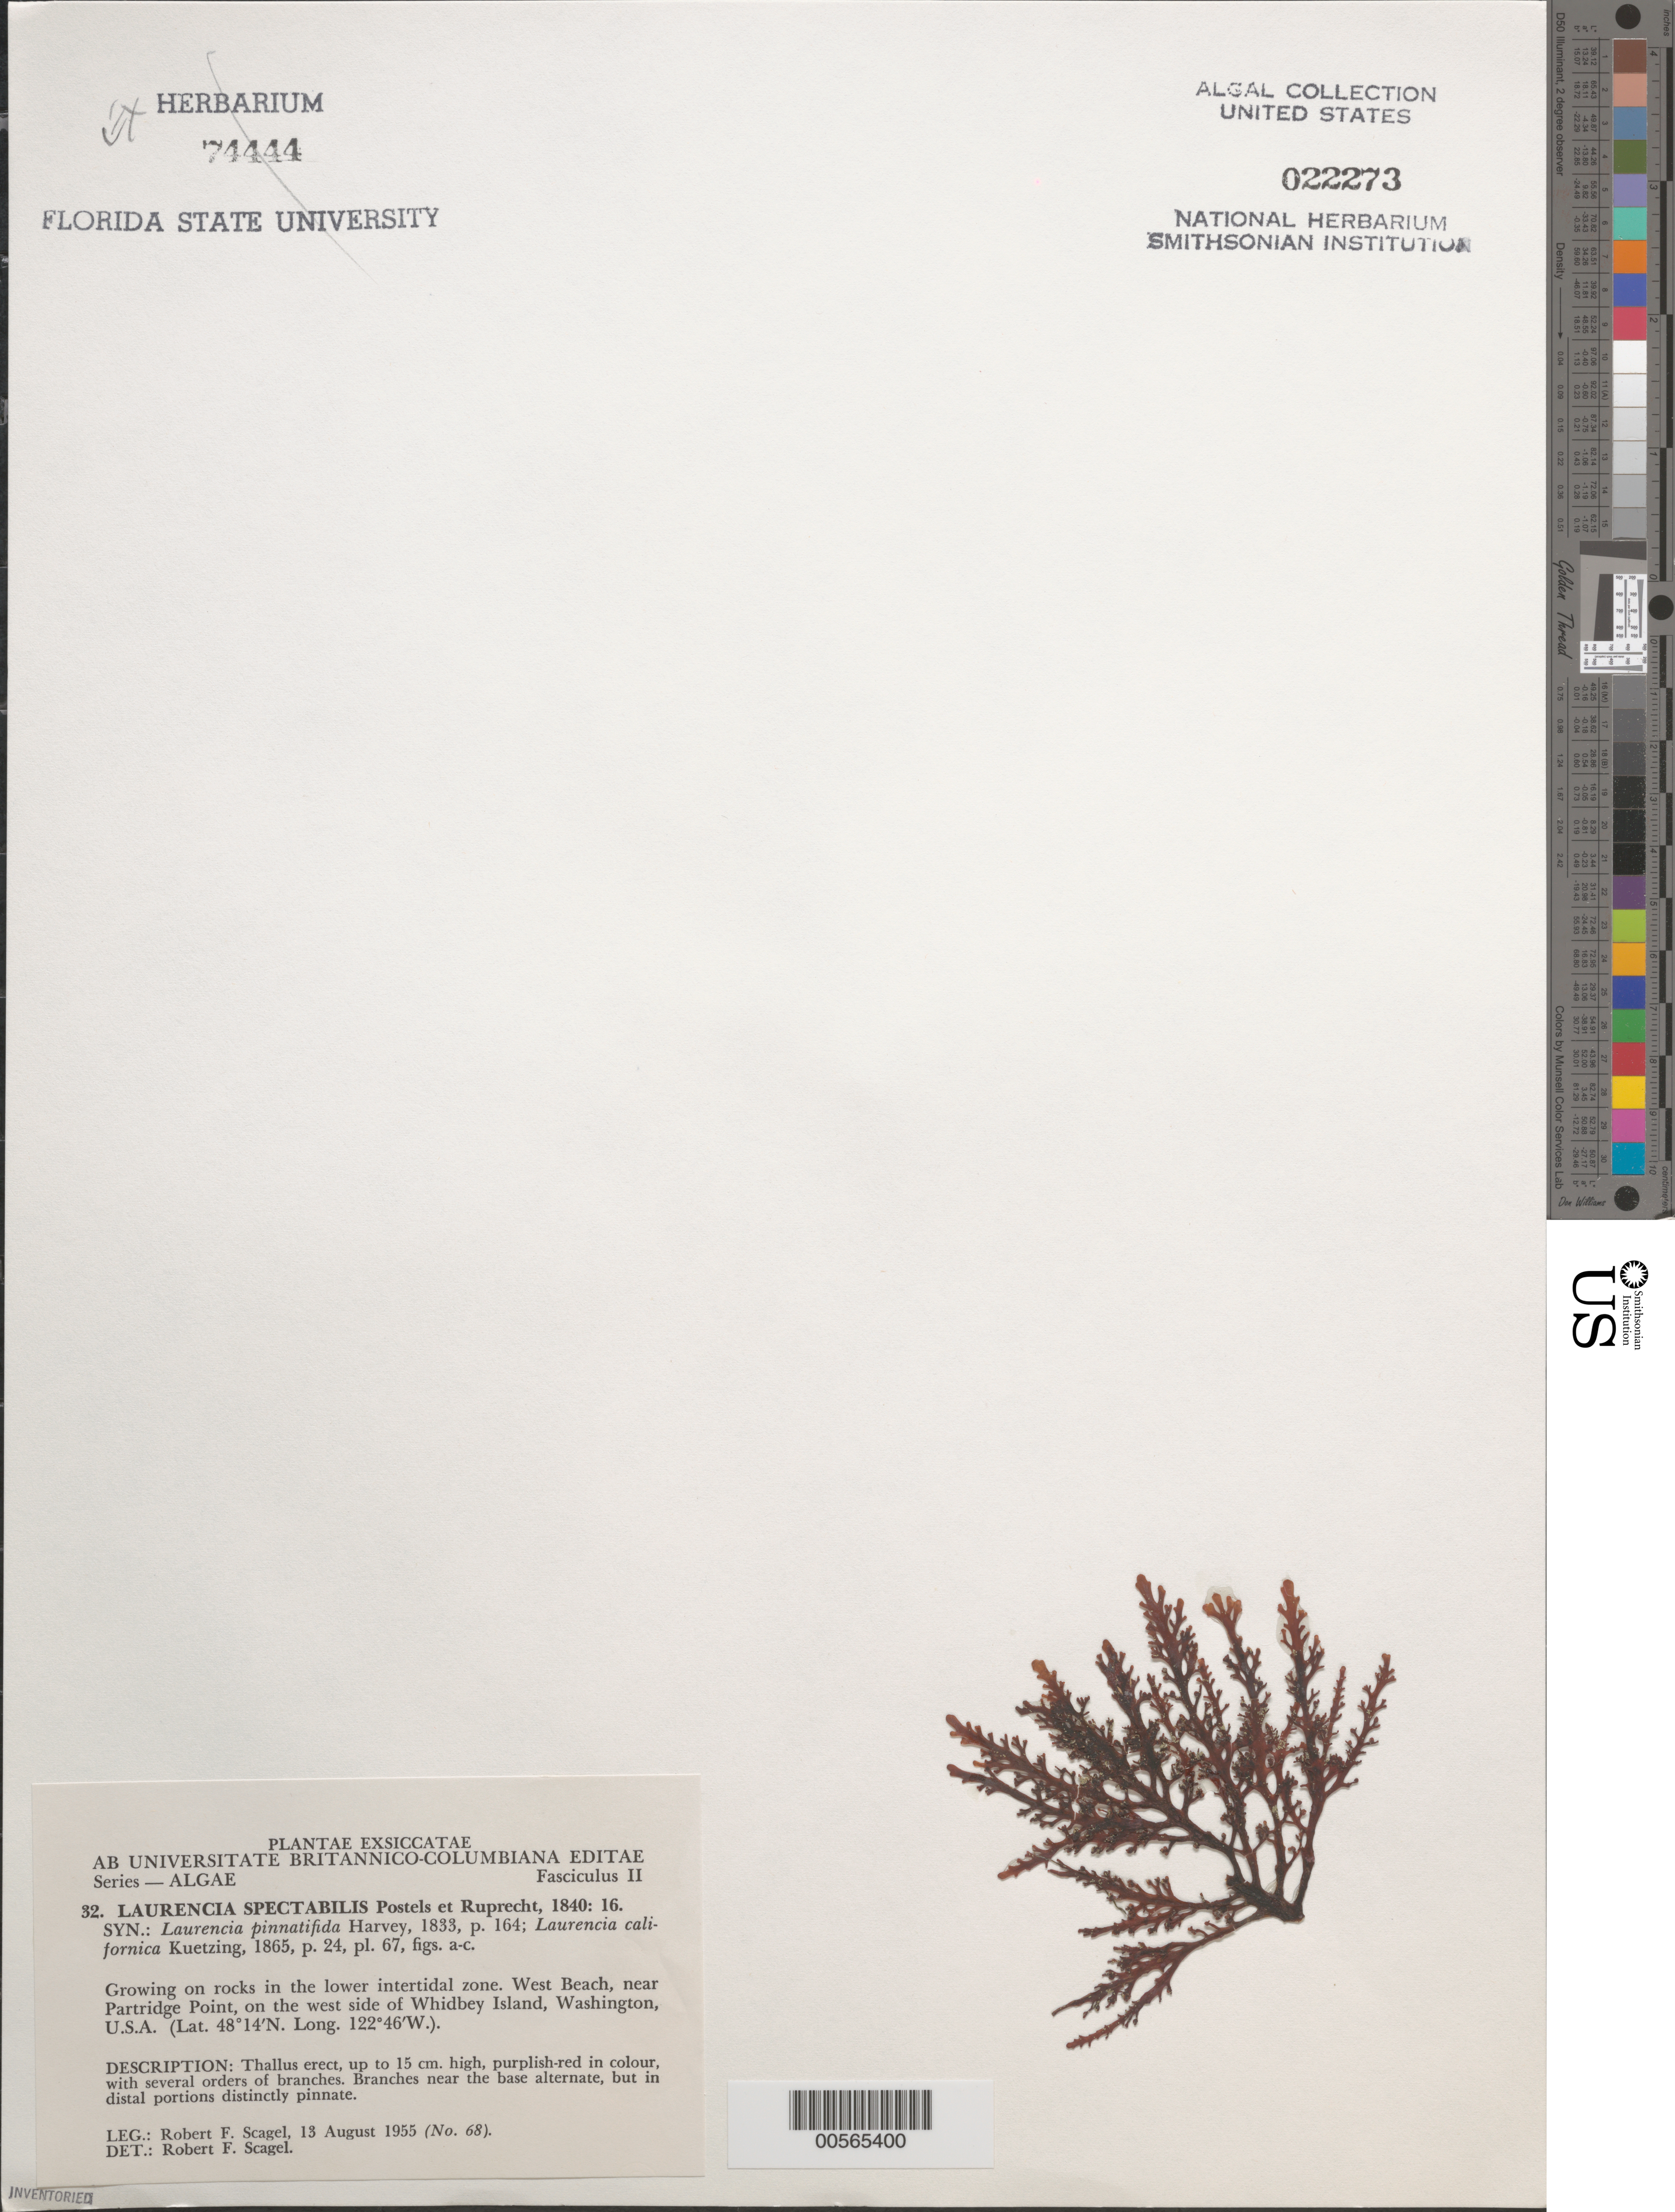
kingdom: Plantae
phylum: Rhodophyta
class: Florideophyceae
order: Ceramiales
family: Rhodomelaceae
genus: Osmundea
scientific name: Osmundea spectabilis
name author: (Postels & Rupr.) K.W. Nam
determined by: Algae name updating Project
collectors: R. F. Scagel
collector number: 68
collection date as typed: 13 Aug 1955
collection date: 1955-08-13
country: United States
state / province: Washington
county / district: Island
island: Whidbey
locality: West Beach, near Partridge Point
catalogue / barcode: US 22273